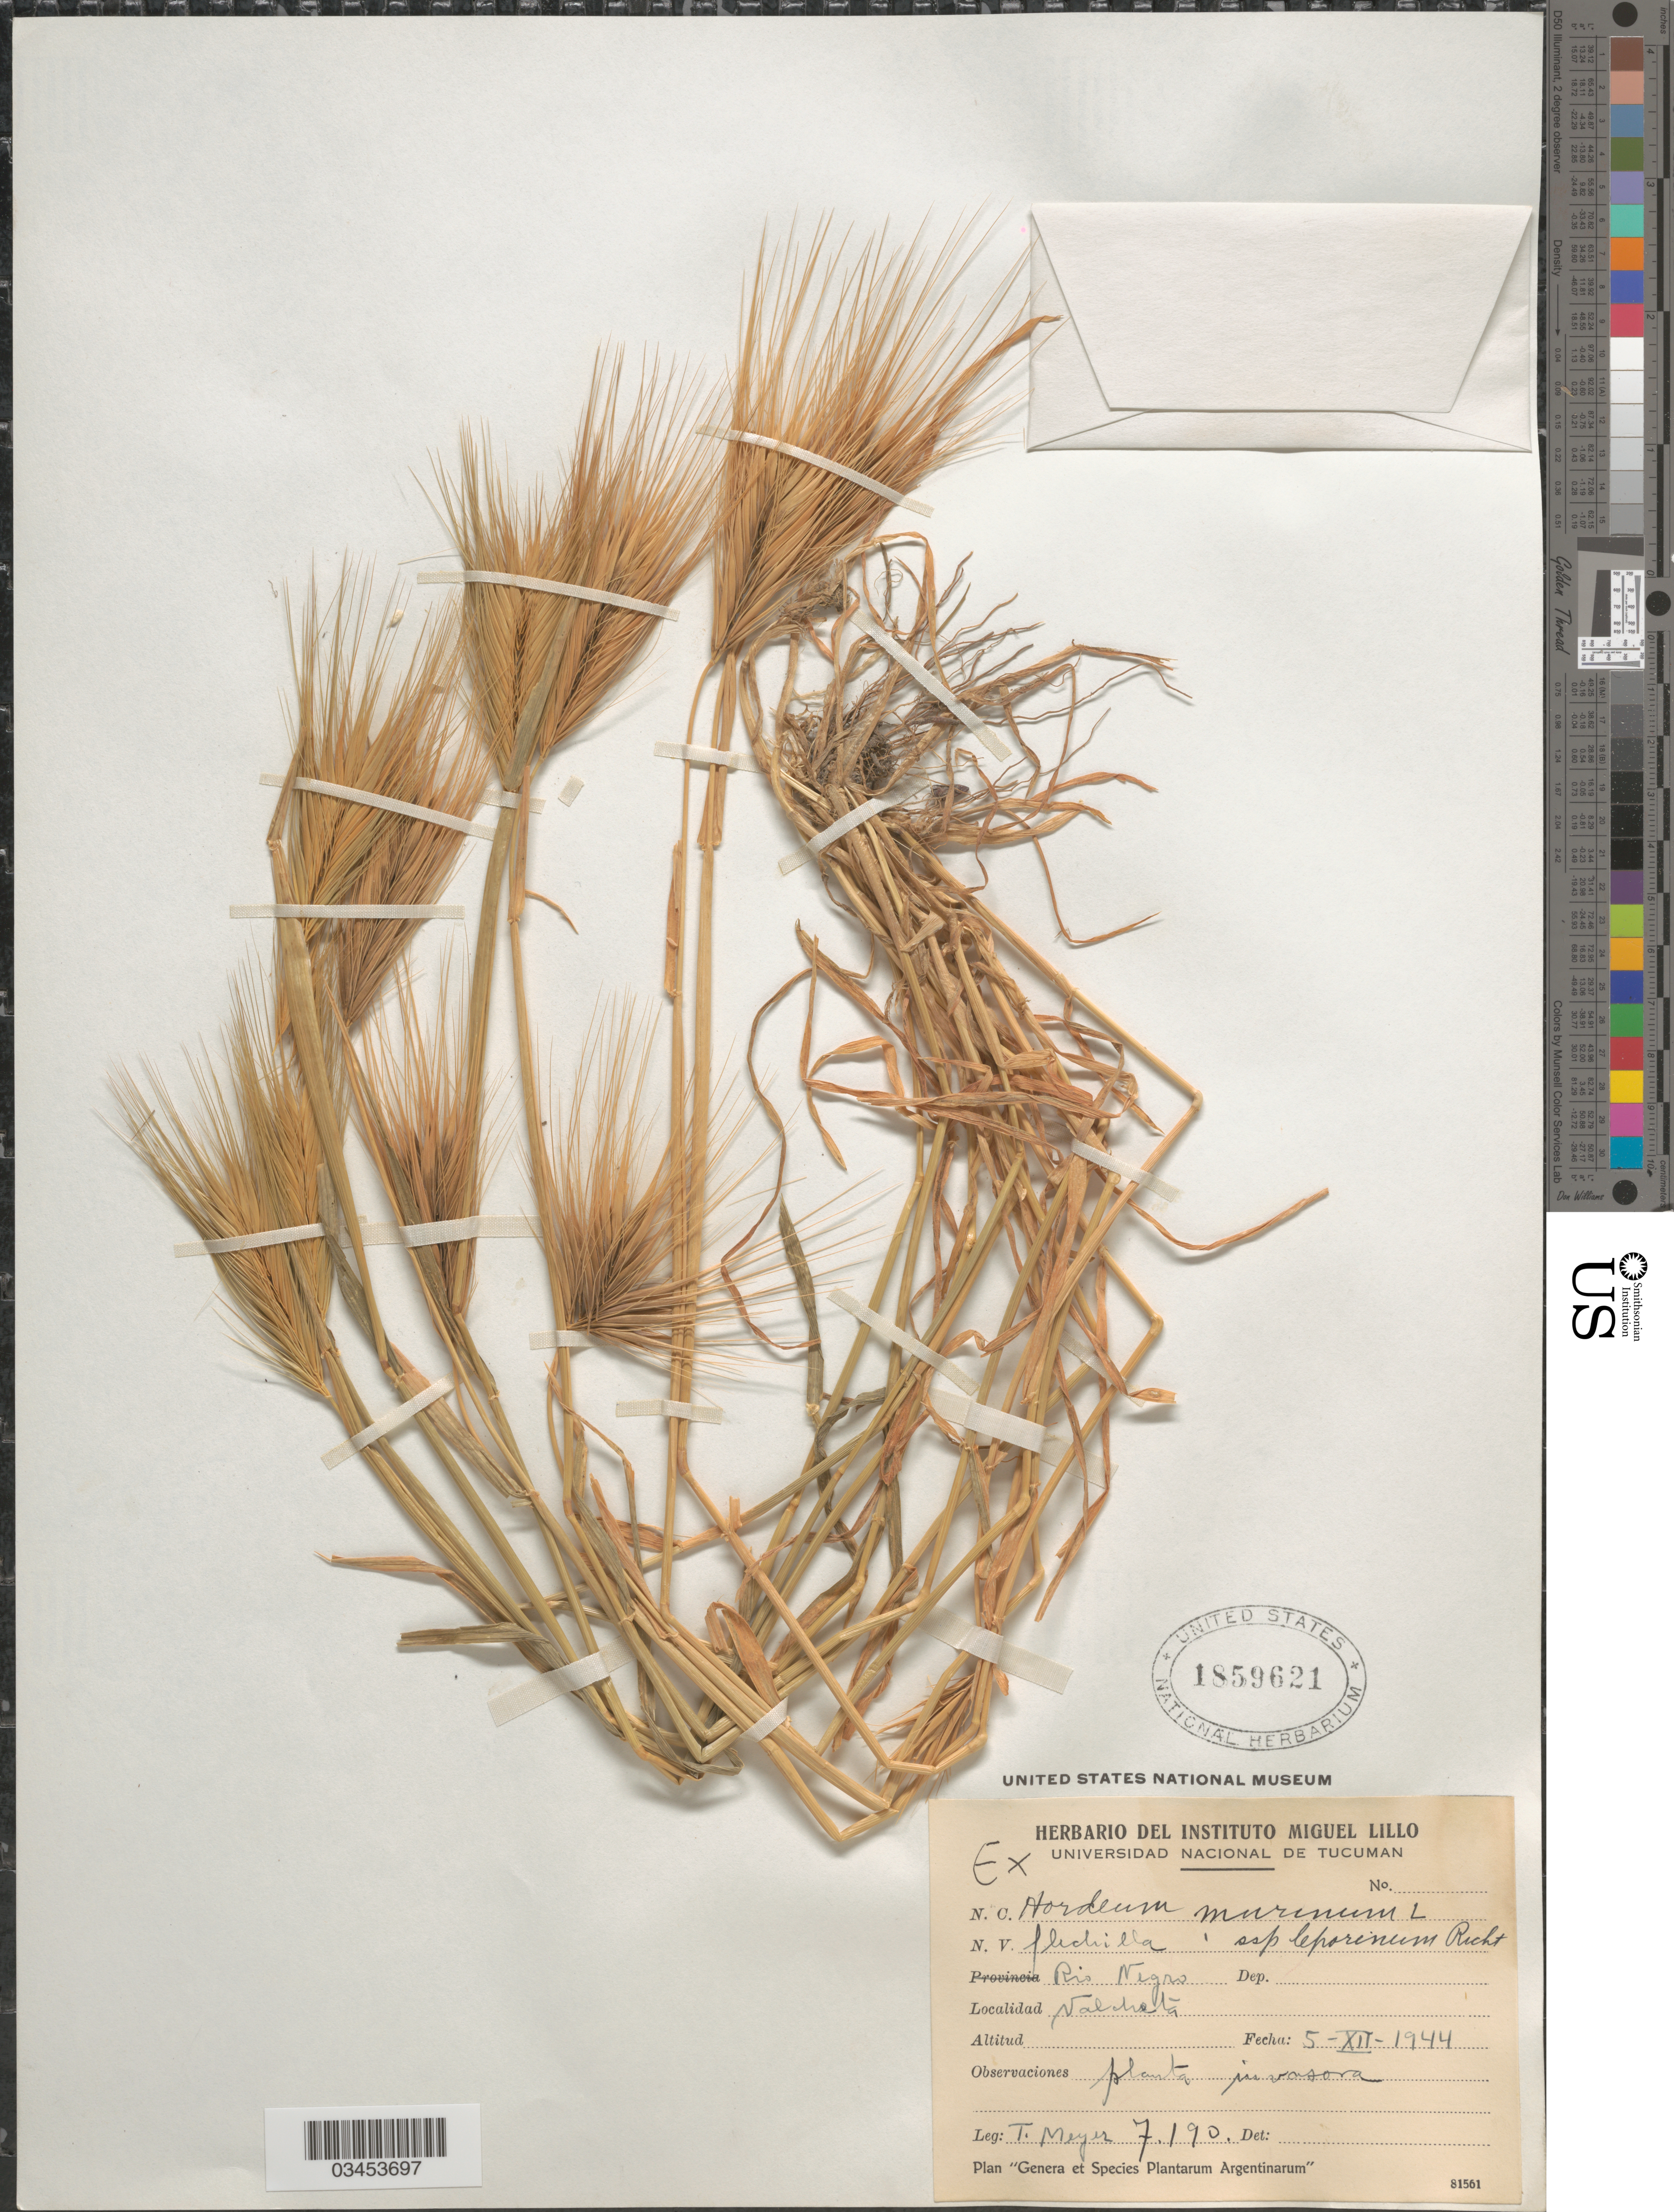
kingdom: Plantae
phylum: Tracheophyta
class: Liliopsida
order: Poales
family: Poaceae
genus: Hordeum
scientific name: Hordeum murinum subsp. leporinum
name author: (Link) Arcang.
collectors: T. Meyer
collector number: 7190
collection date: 1944-12-05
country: Argentina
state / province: Rio Negro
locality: Valcheta.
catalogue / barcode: US 1859621